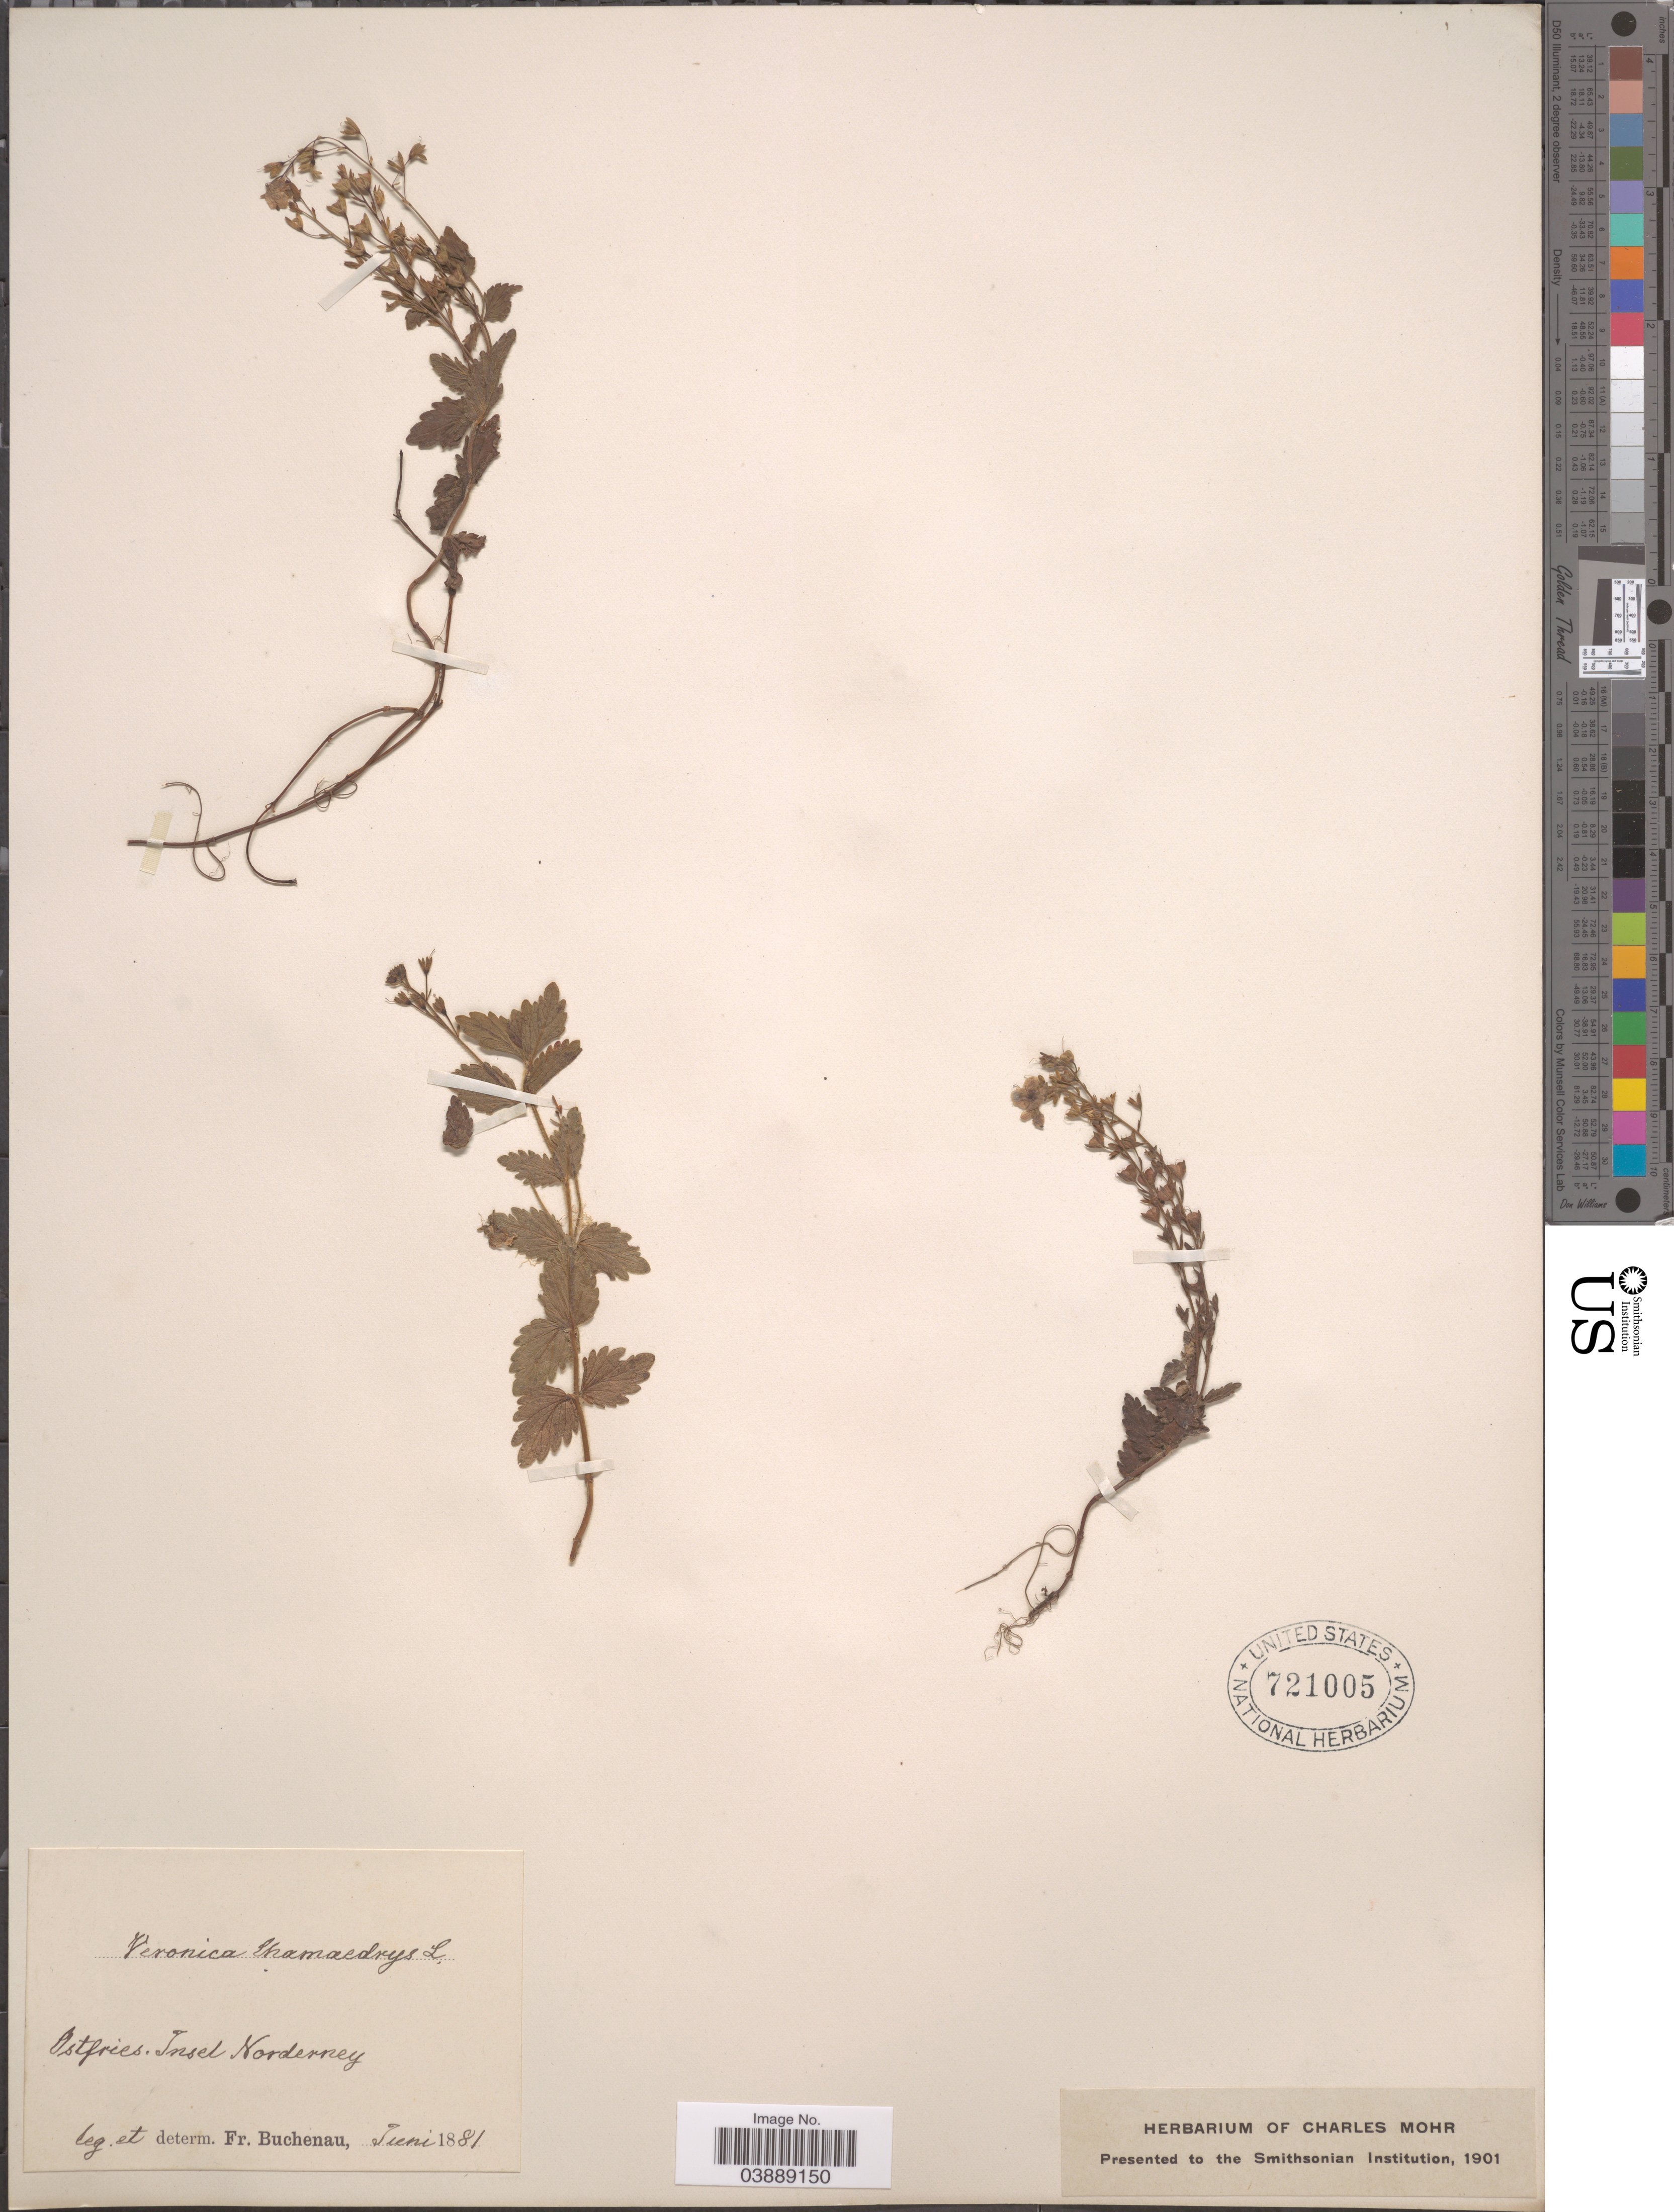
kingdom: Plantae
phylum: Tracheophyta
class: Magnoliopsida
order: Lamiales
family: Plantaginaceae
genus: Veronica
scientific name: Veronica chamaedrys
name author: L.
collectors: F. Buchenau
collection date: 1881-06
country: Germany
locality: Ostfries. Insel Norderney.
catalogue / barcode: US 721005